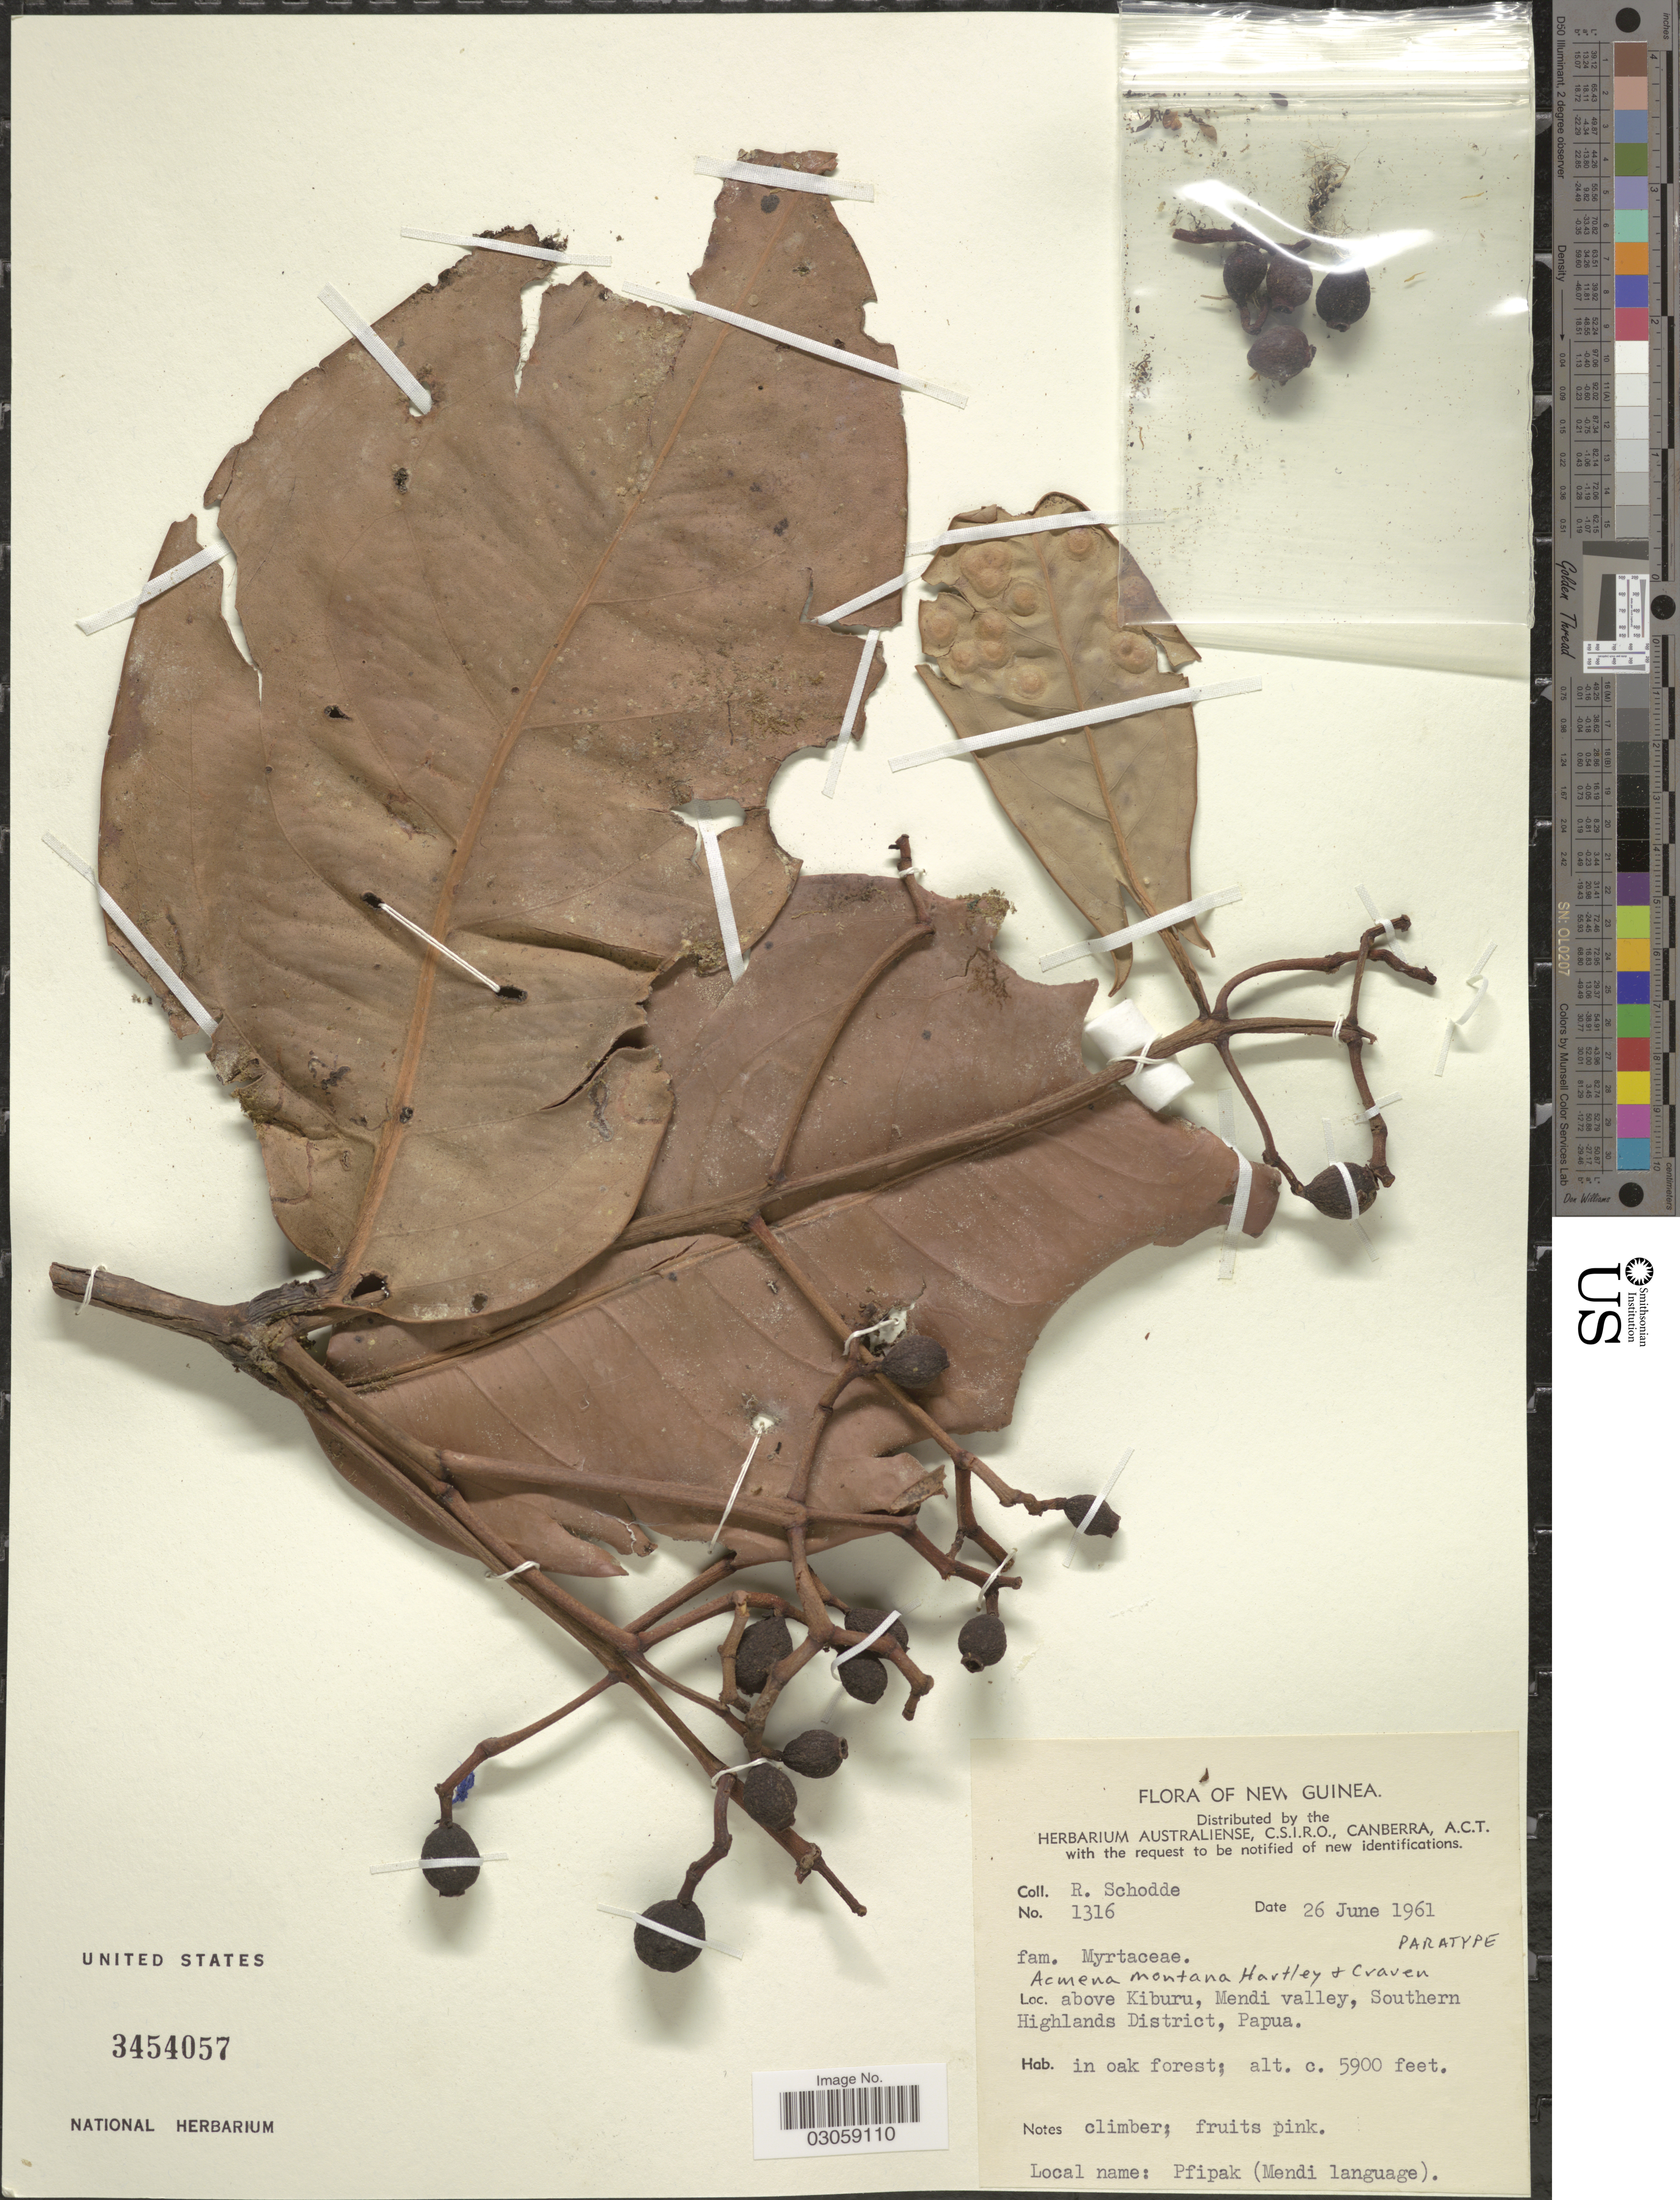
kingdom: Plantae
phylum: Tracheophyta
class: Magnoliopsida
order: Myrtales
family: Myrtaceae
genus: Syzygium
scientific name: Syzygium zhenghei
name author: Craven & Biffin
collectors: R. Schodde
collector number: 1316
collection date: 1961-06-26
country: Papua New Guinea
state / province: Southern Highlands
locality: New Guinea, above Kiburu, Mendi valley, Southern Highlands District, Papua.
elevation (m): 1798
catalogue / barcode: US 3454057